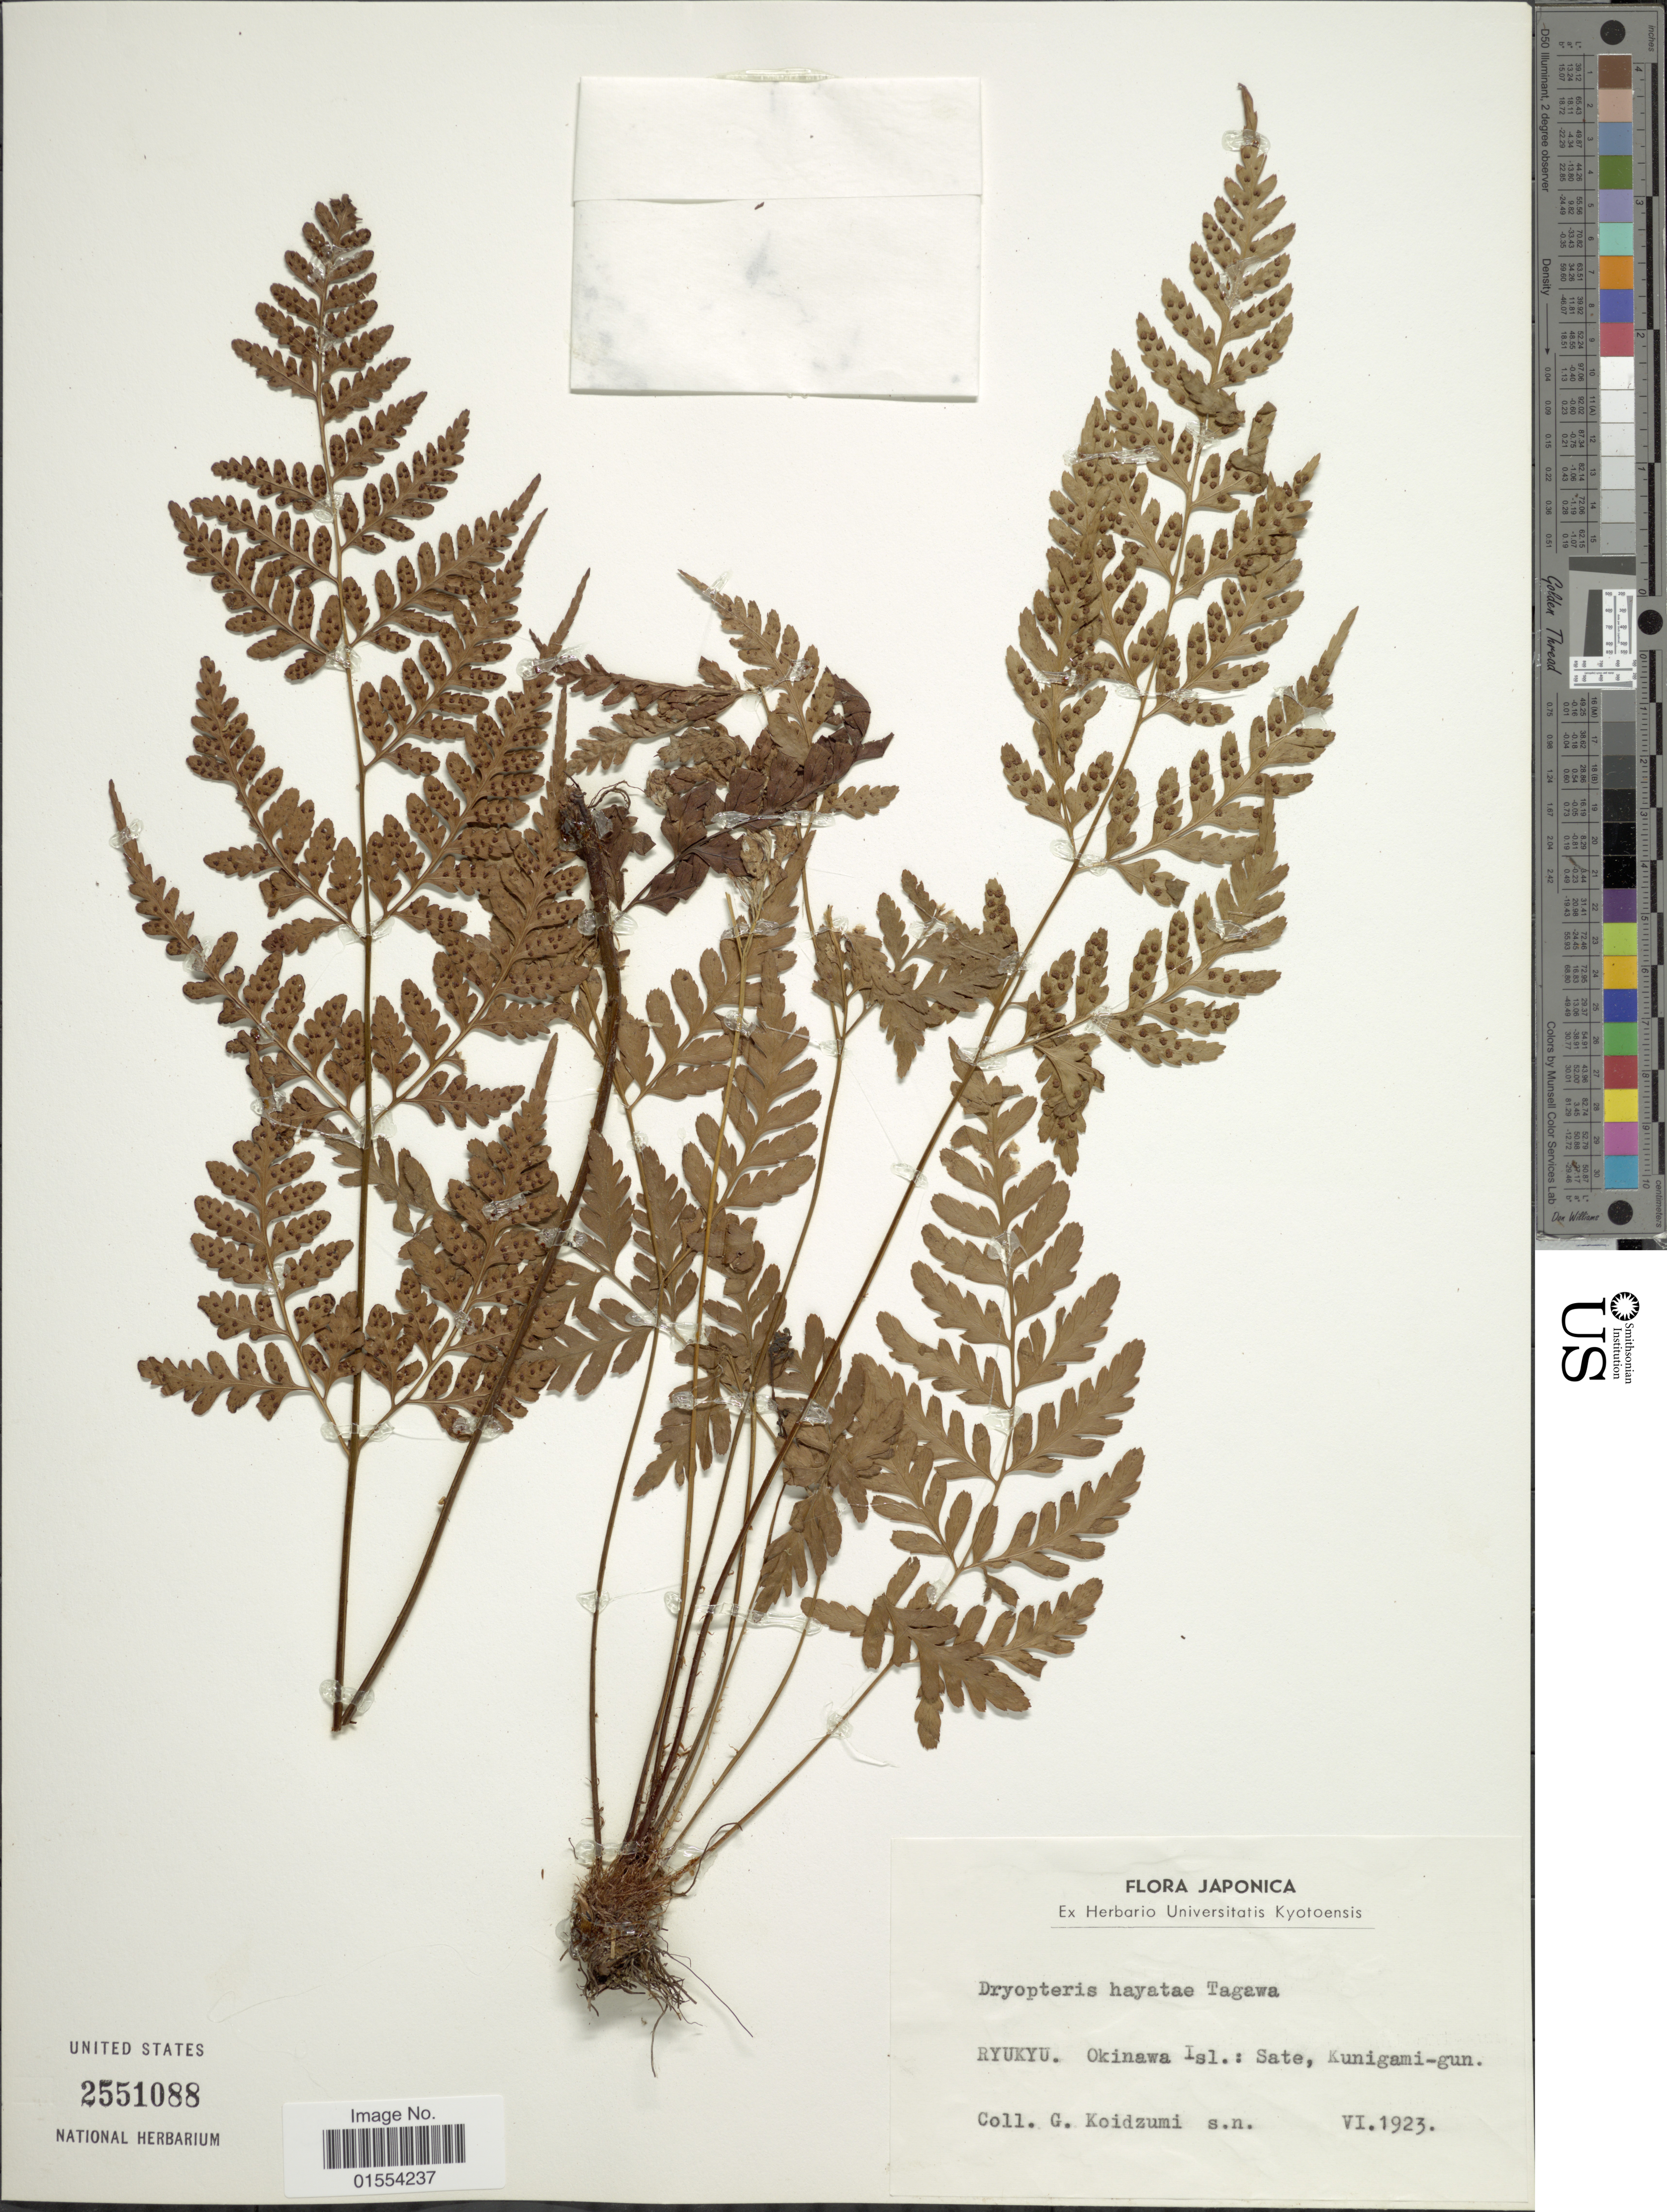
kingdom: Plantae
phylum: Tracheophyta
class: Polypodiopsida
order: Polypodiales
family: Dryopteridaceae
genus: Dryopteris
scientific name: Dryopteris hayatae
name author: Tagawa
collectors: G. Koidzumi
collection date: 1923-06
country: Japan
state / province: Okinawa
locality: Japonica. Ryukyu. Okinawa Isl. : Sate, Kunigami-gun.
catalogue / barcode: US 2551088